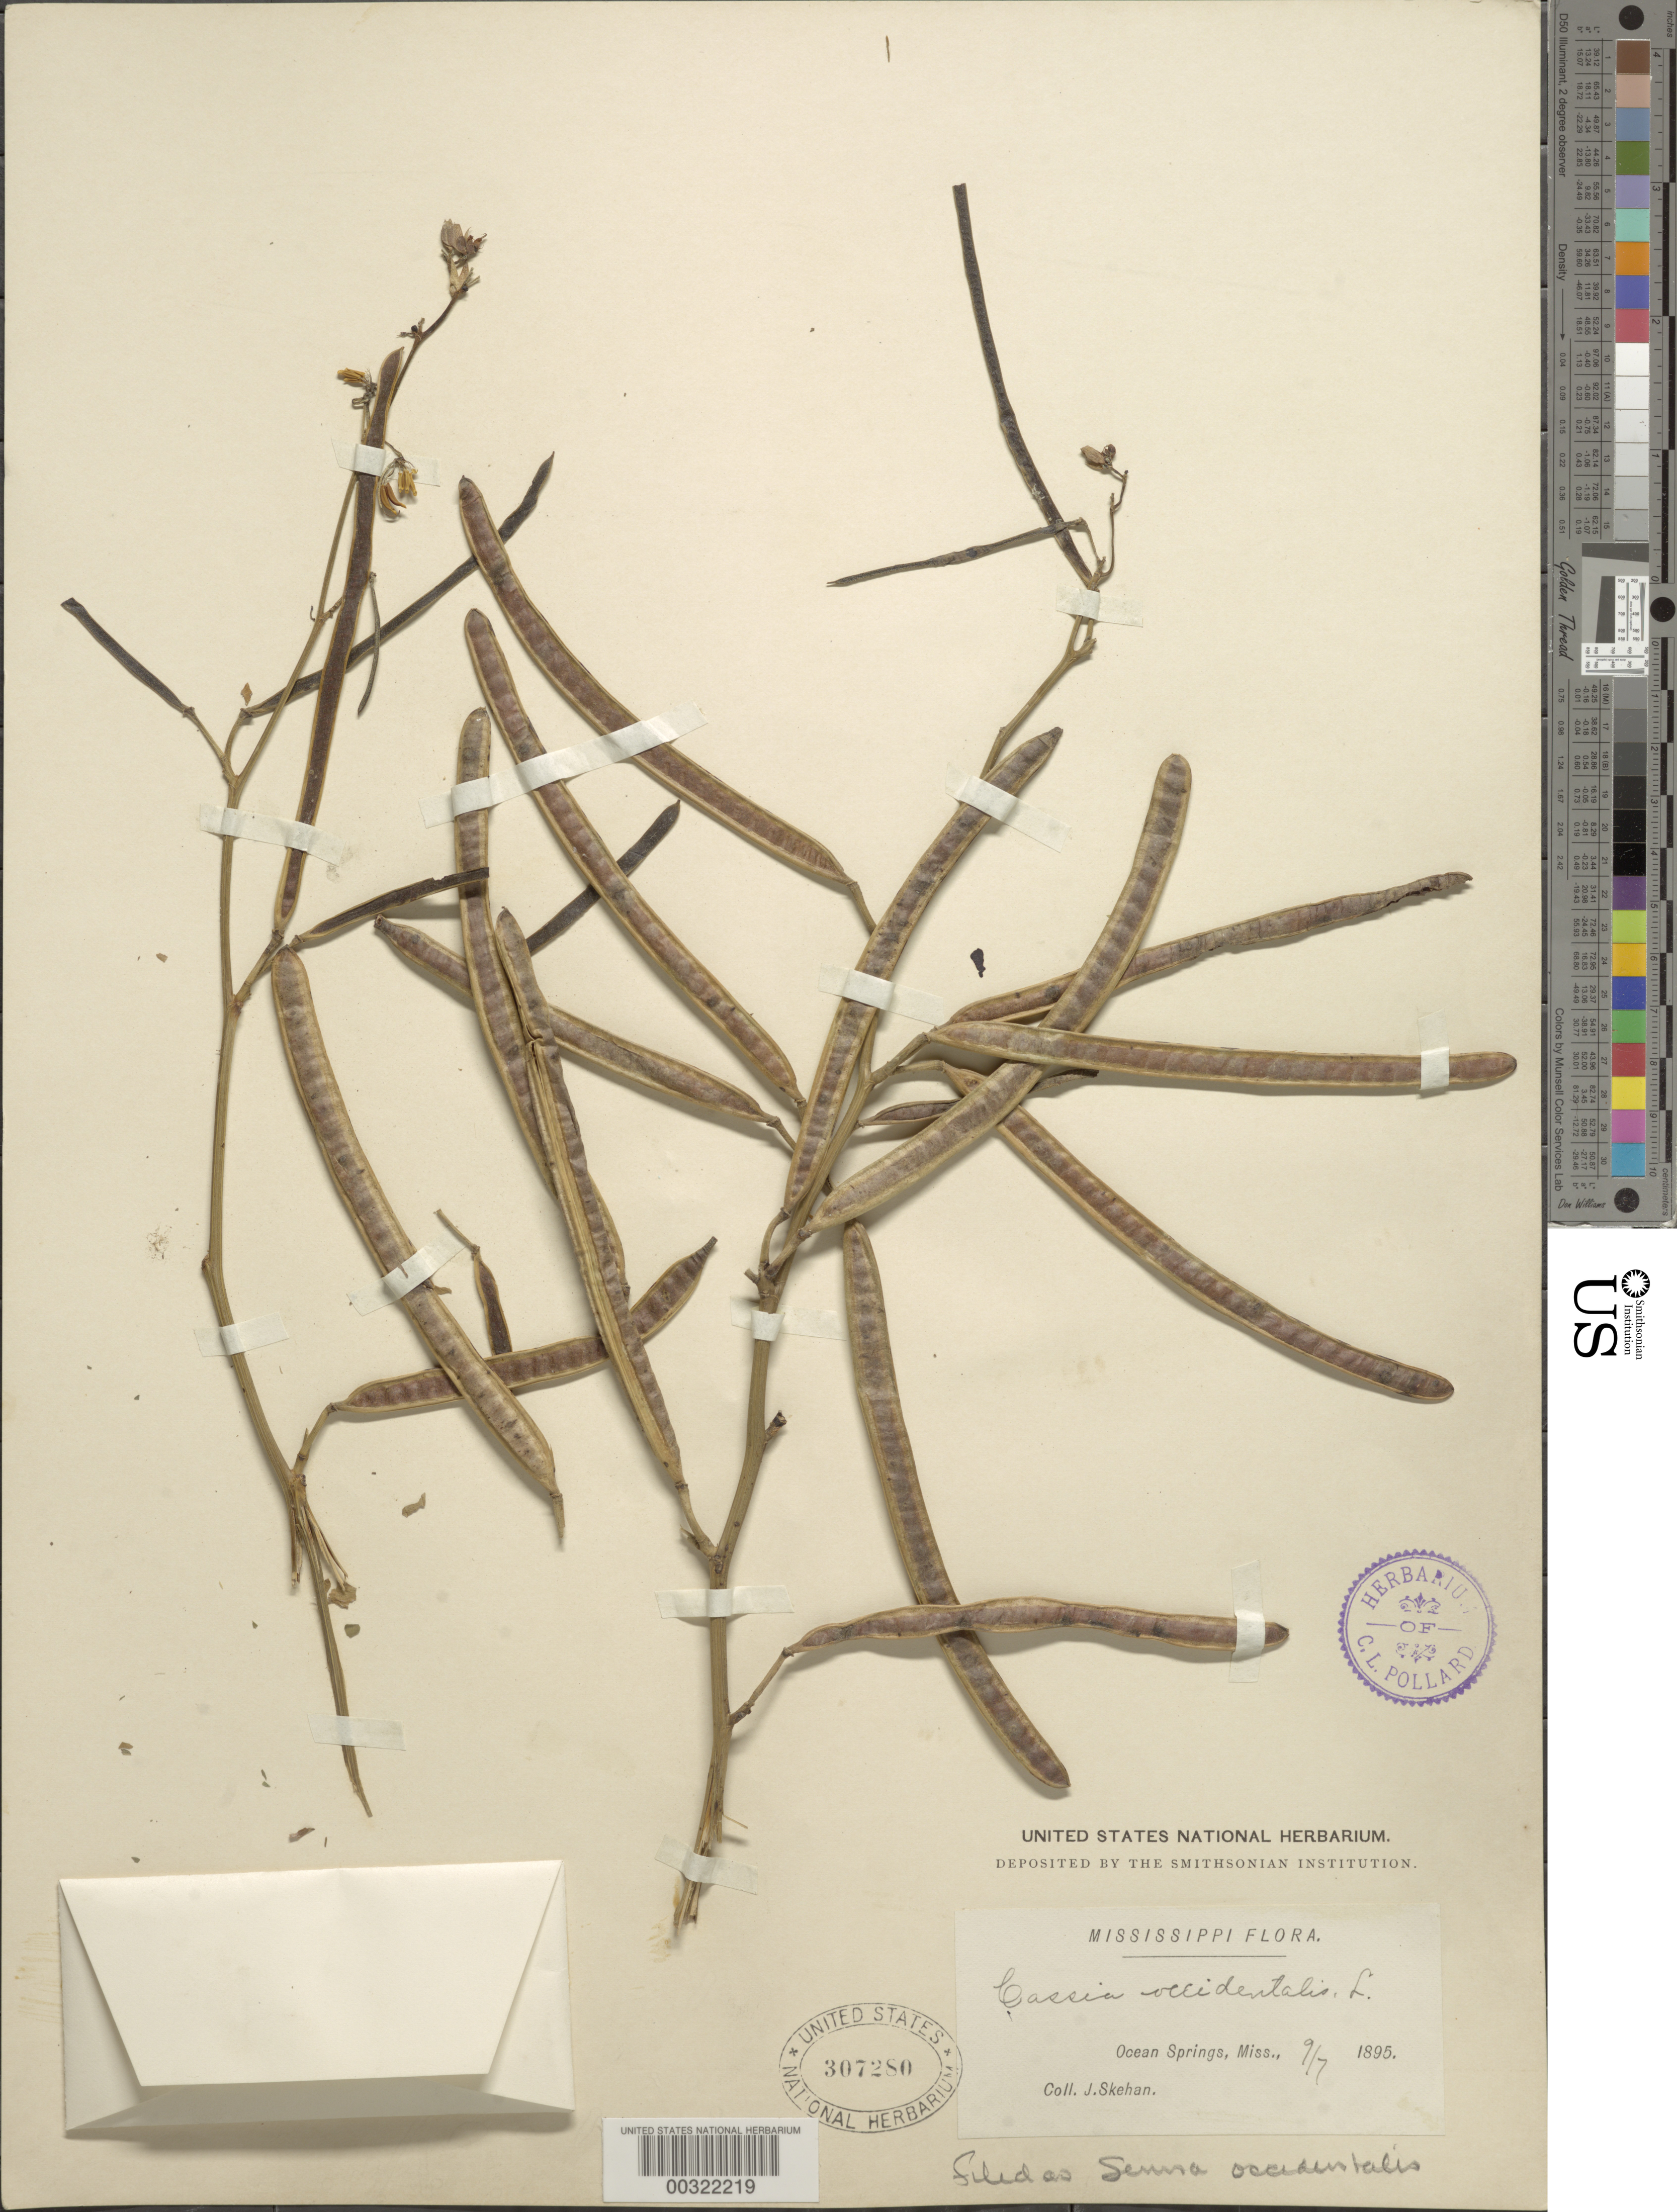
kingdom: Plantae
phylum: Tracheophyta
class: Magnoliopsida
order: Fabales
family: Fabaceae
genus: Senna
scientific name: Senna occidentalis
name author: (L.) Link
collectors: J. Skehan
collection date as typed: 07 Sep 1895 or 09 Jul 1895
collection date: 1895-07-09 or 1895-09-07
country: United States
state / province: Mississippi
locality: Ocean springs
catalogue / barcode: US 307280